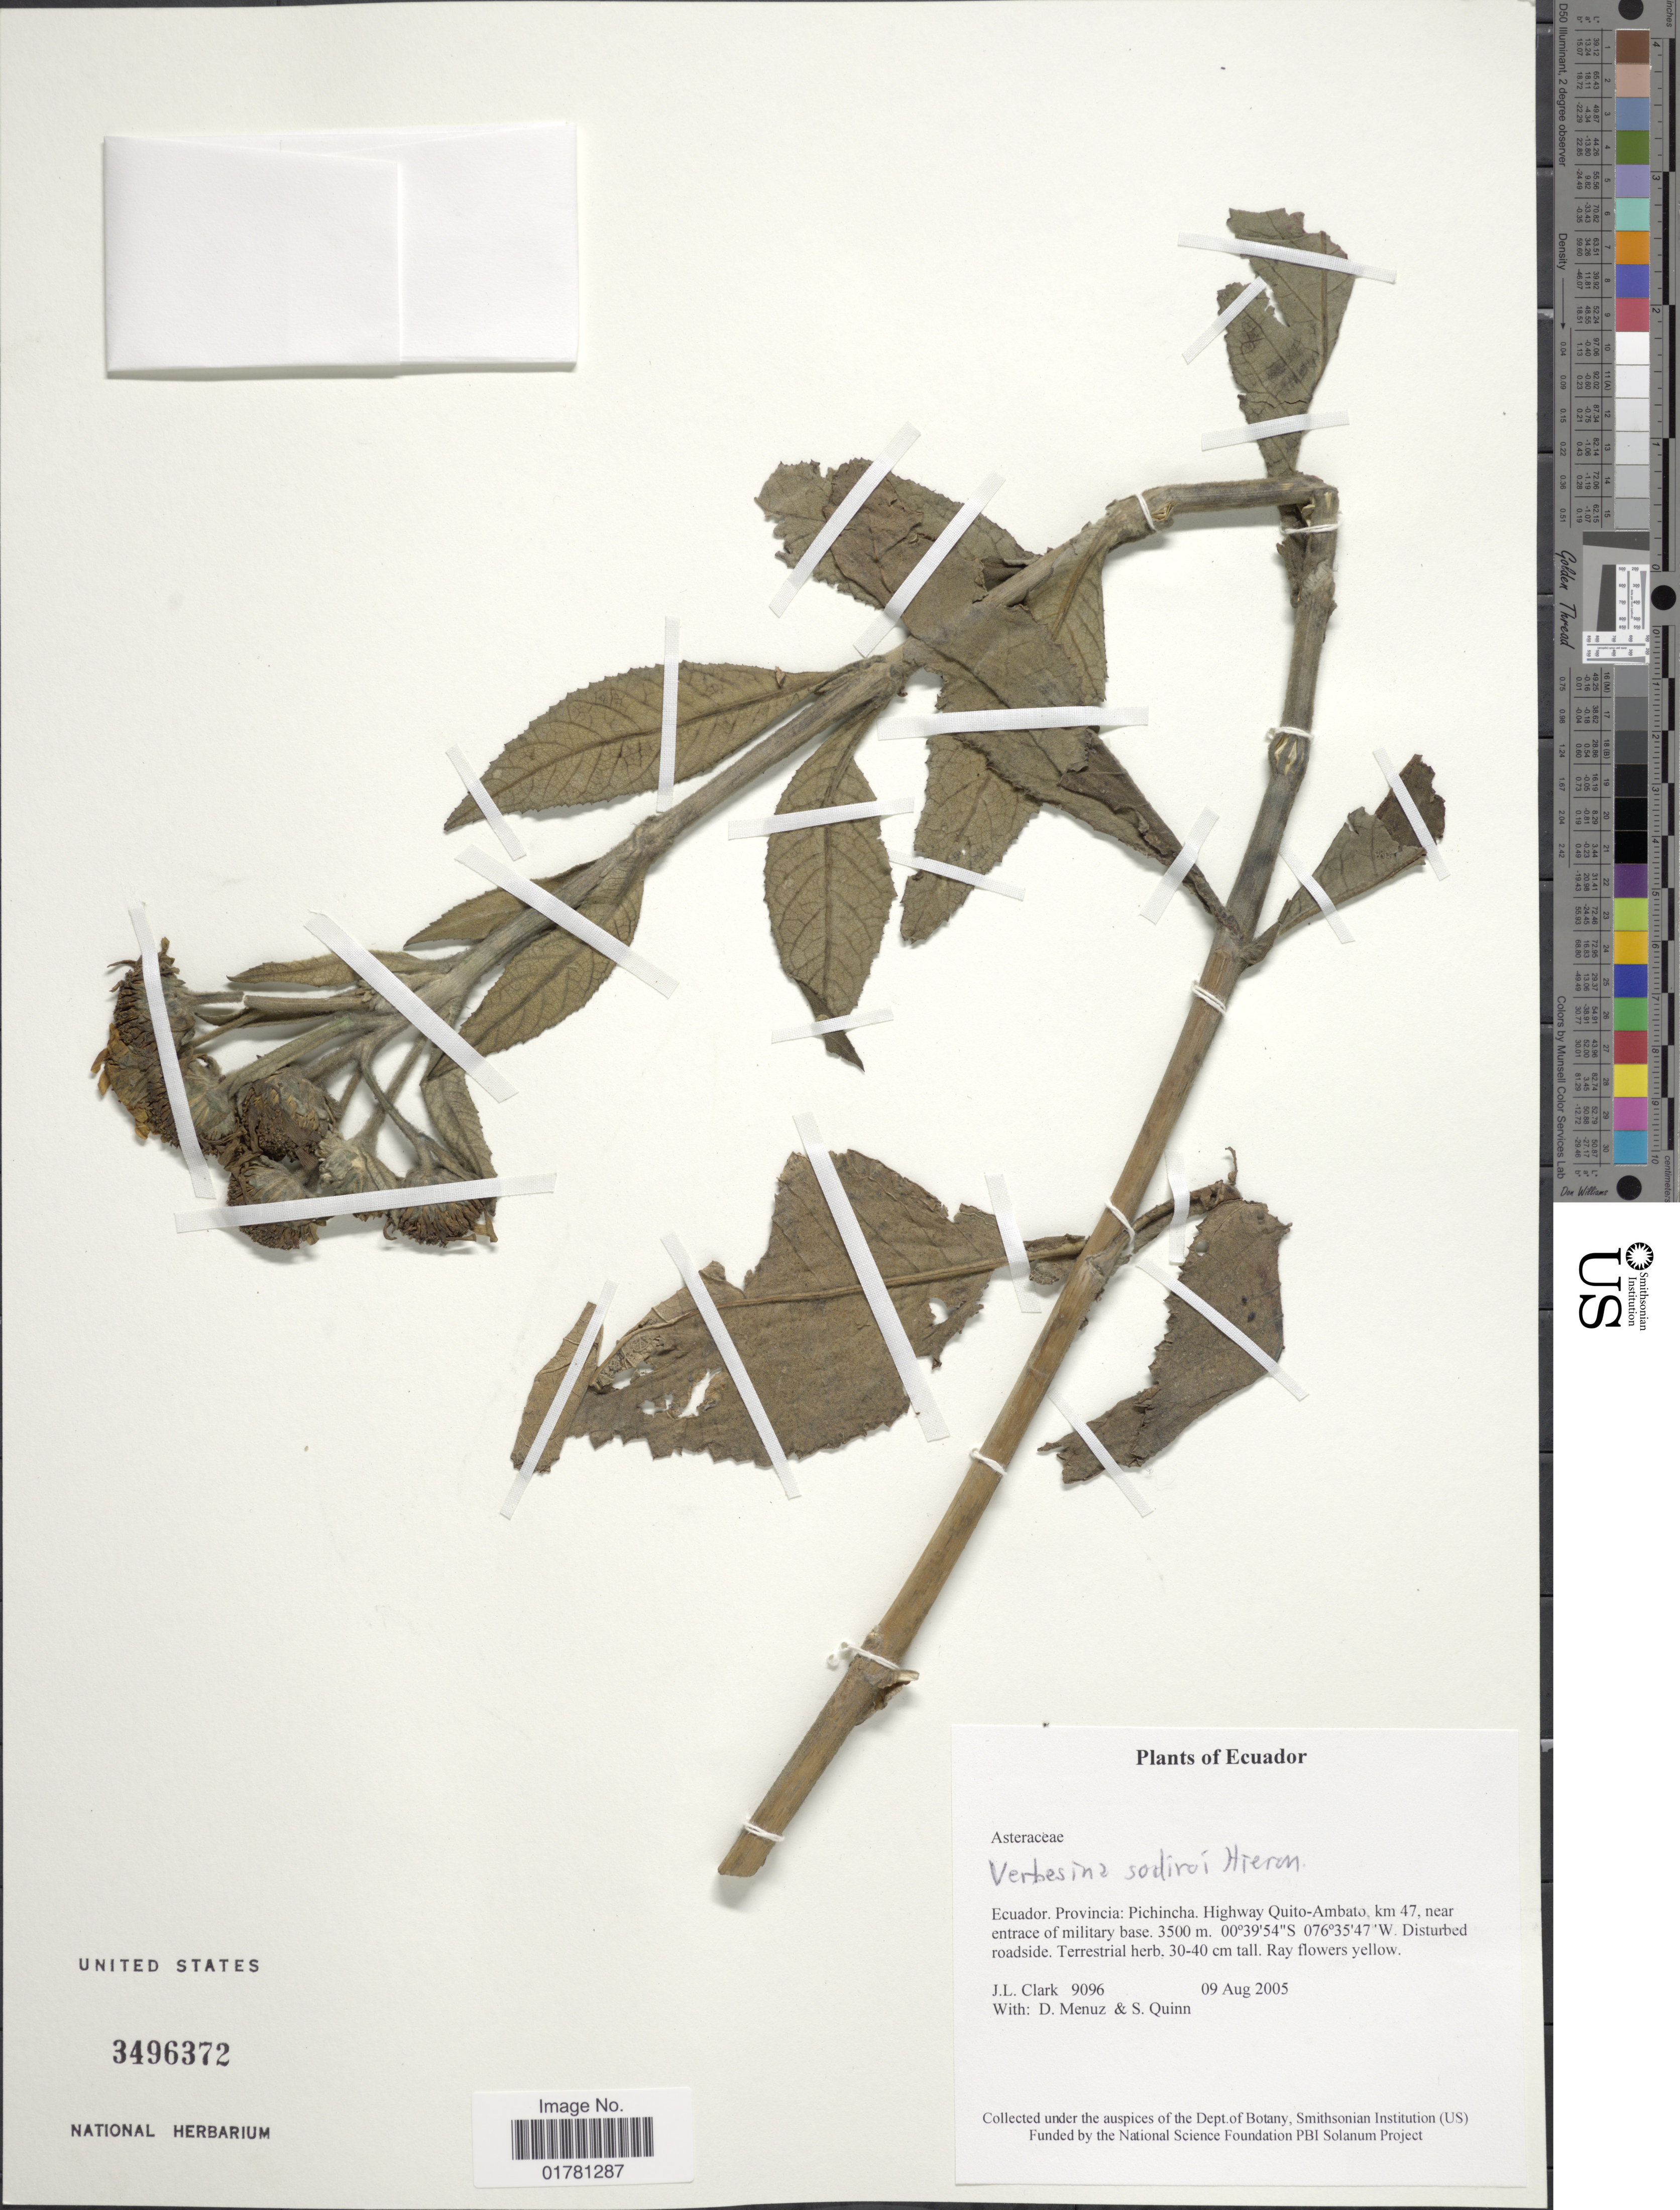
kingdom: Plantae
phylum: Tracheophyta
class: Magnoliopsida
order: Asterales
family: Asteraceae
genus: Verbesina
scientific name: Verbesina sodiroi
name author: Hieron.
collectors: J. L. Clark, D. Menuz & S. Quinn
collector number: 9096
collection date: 2005-08-09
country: Ecuador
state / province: Pichincha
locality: Highway Quito-Ambato, km 47, near entrance of military base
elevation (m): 3500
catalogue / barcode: US 3496372